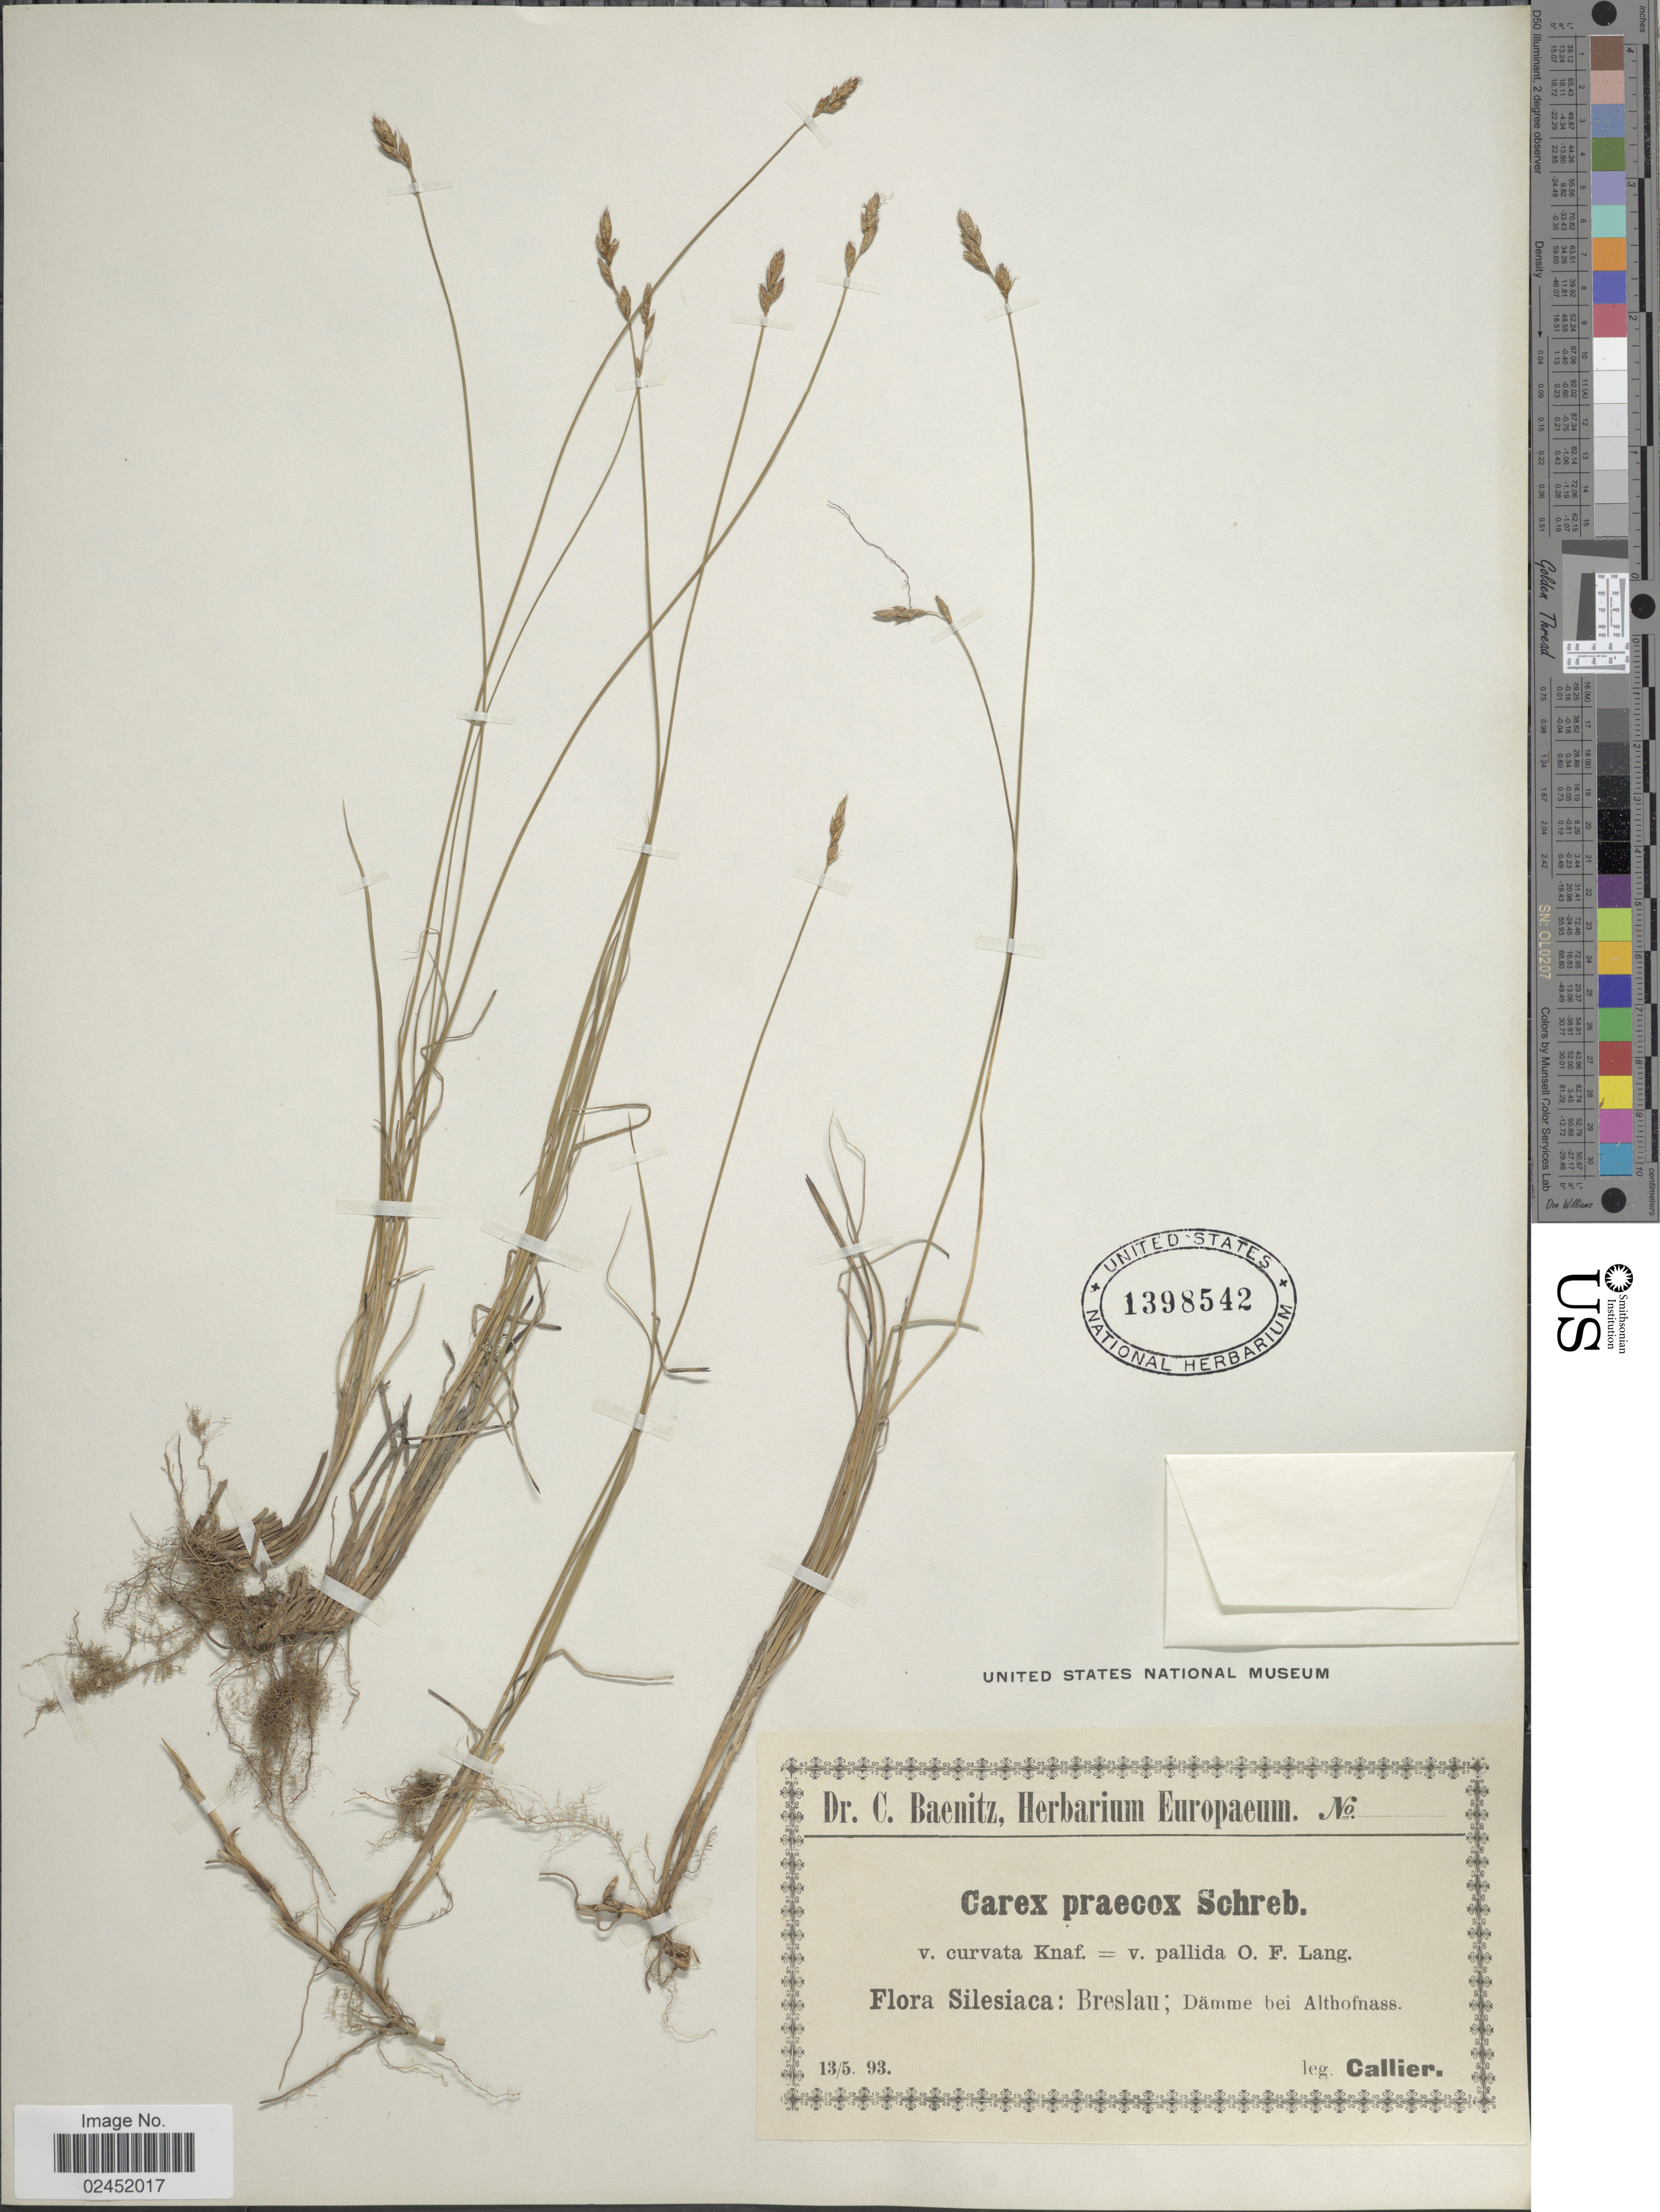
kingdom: Plantae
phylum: Tracheophyta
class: Liliopsida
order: Poales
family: Cyperaceae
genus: Carex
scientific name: Carex praecox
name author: Schreb.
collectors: -- Callier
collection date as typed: Transcribed d/m/y: 13/5/93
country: Poland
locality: Silesiaca: Breslau; Damme bei Althofnass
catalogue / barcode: US 1398542